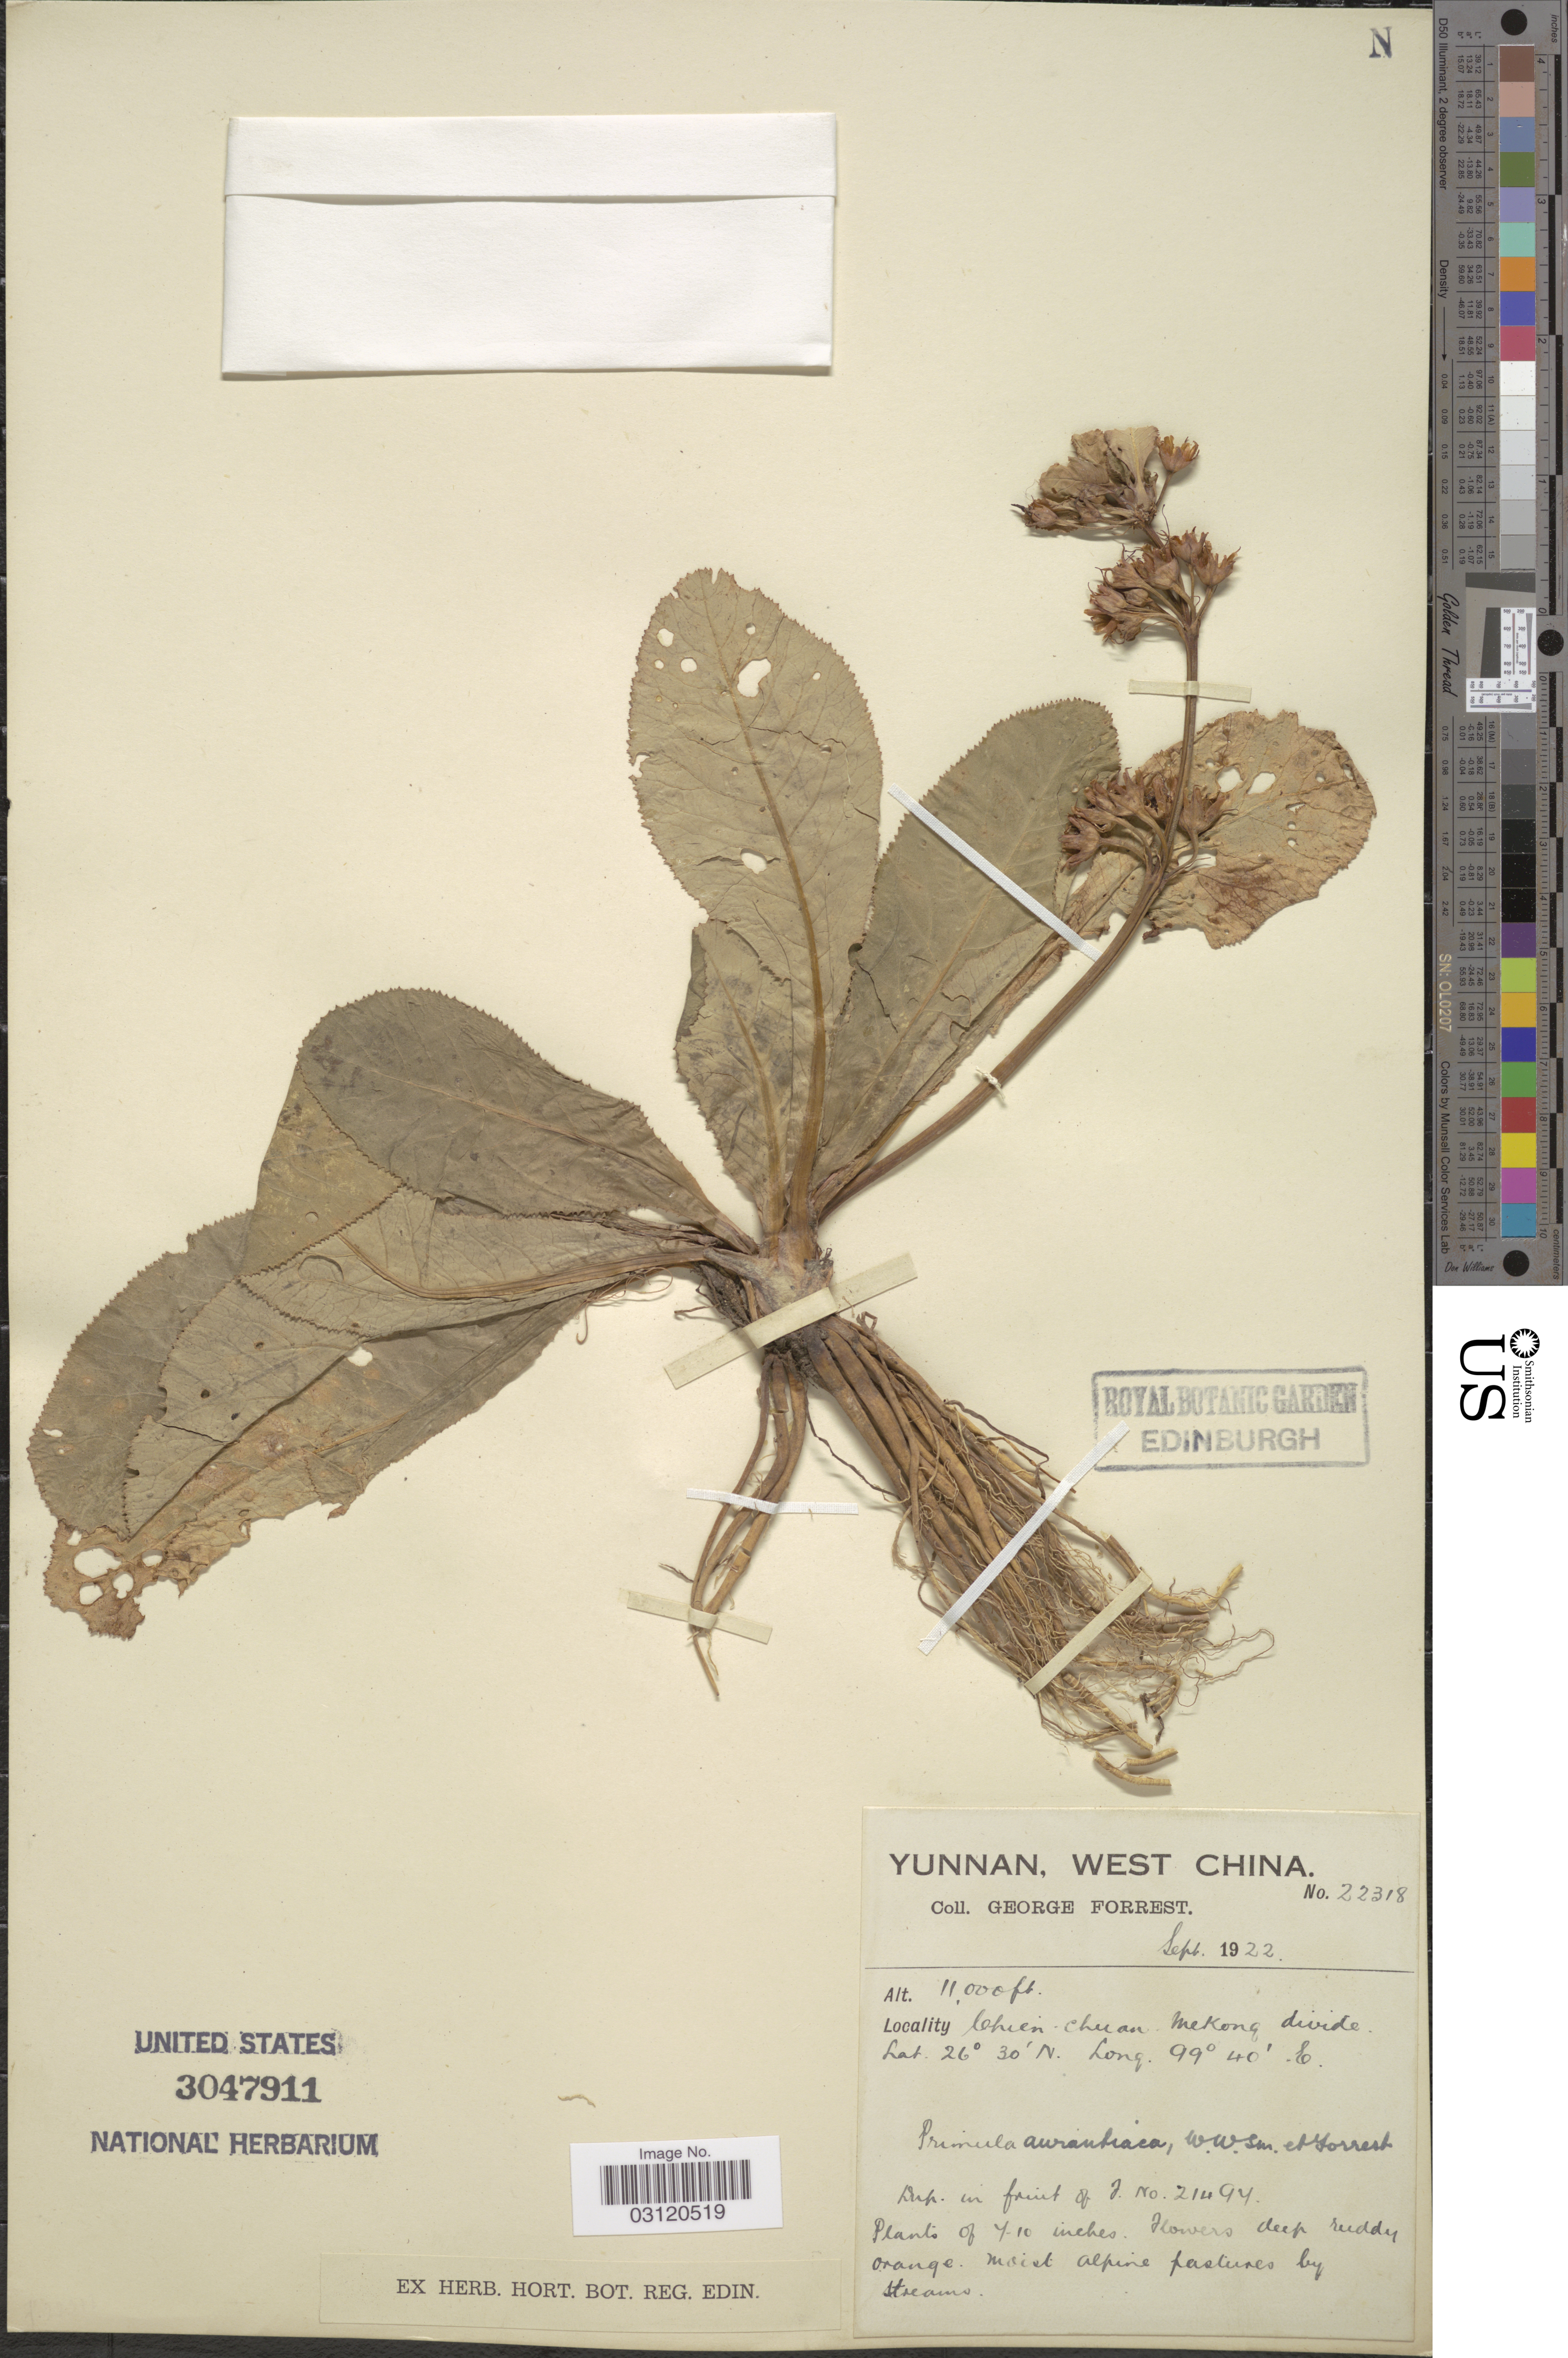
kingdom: Plantae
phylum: Tracheophyta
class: Magnoliopsida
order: Ericales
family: Primulaceae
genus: Primula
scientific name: Primula aurantiaca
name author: W.W. Sm. & Forrest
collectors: G. Forrest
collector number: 22318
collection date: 1922-09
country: China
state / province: Yunnan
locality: West China. Chien-chuan, Mekong divide.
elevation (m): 3353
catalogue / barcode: US 3047911